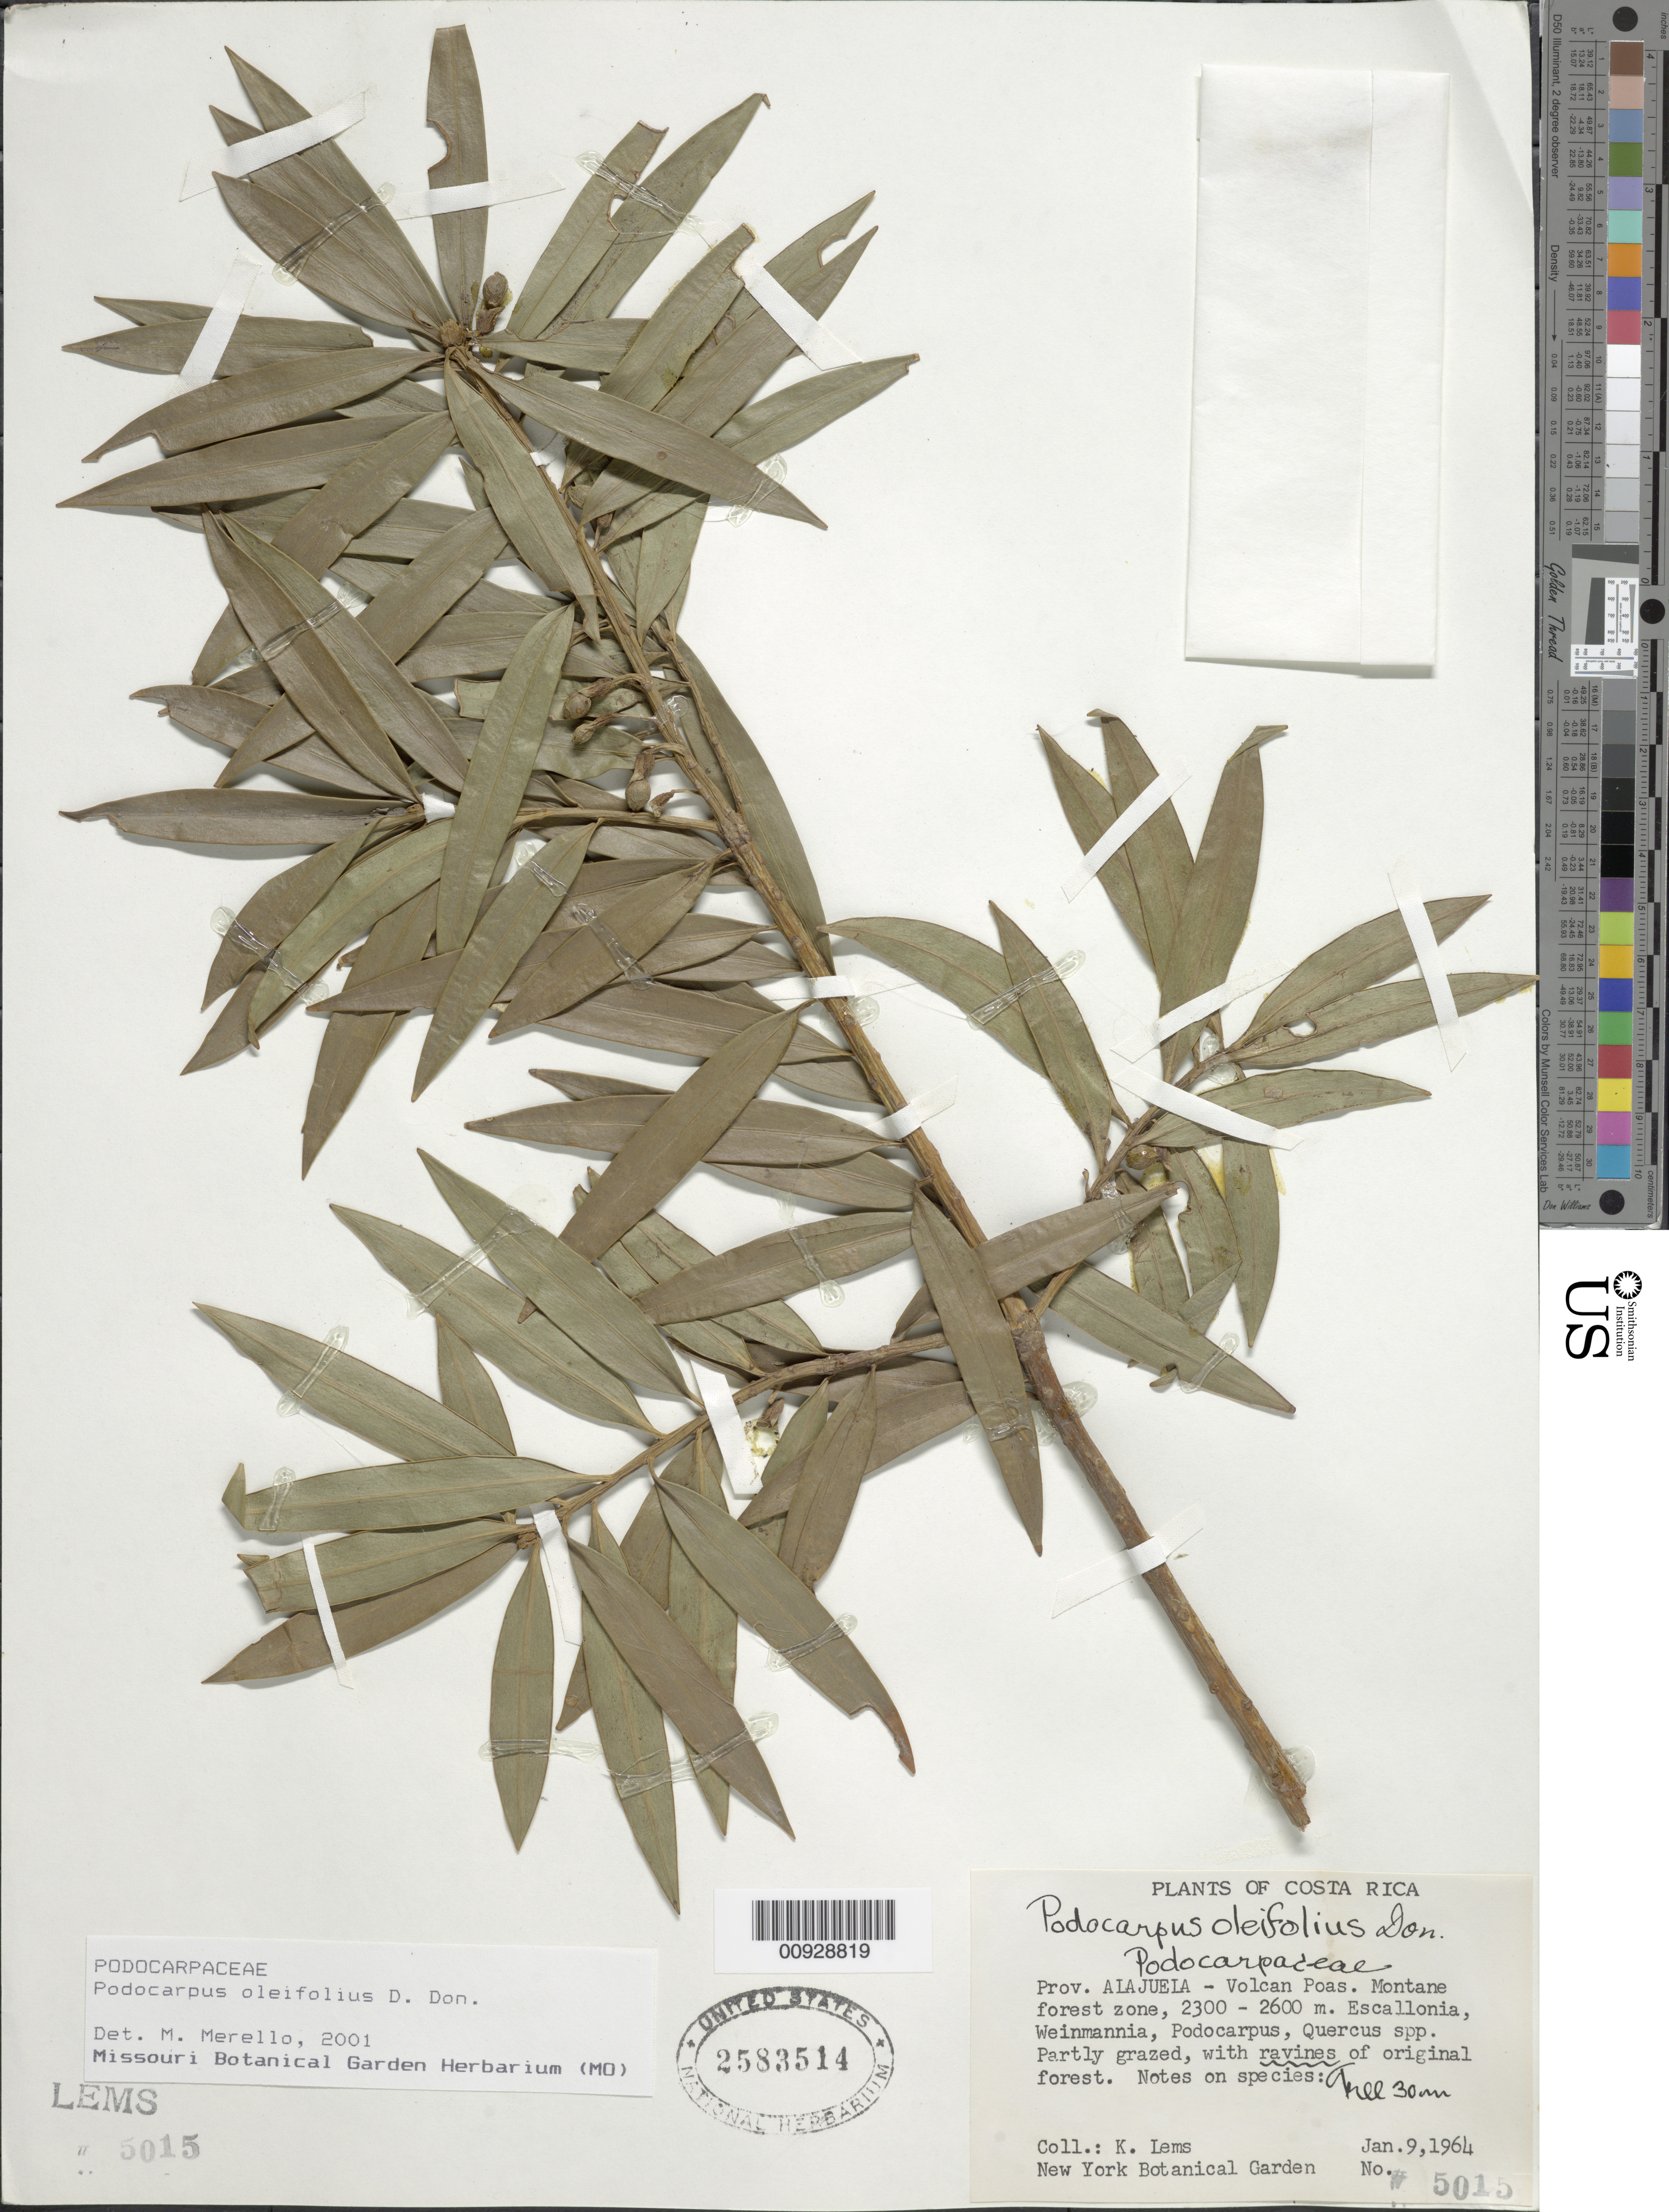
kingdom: Plantae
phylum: Tracheophyta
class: Pinopsida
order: Pinales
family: Podocarpaceae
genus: Podocarpus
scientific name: Podocarpus oleifolius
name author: D. Don ex Lamb.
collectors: K. Lems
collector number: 5015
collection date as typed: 09 Jan 1964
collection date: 1964-01-09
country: Costa Rica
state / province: Alajuela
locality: Prov. Alajuela - Volcán Poás.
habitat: Montane forest zone. Weinmannia, Podocarpus, Quercus spp. Partly grazed, with ravines of original forest.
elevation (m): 2600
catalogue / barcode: US 2583514